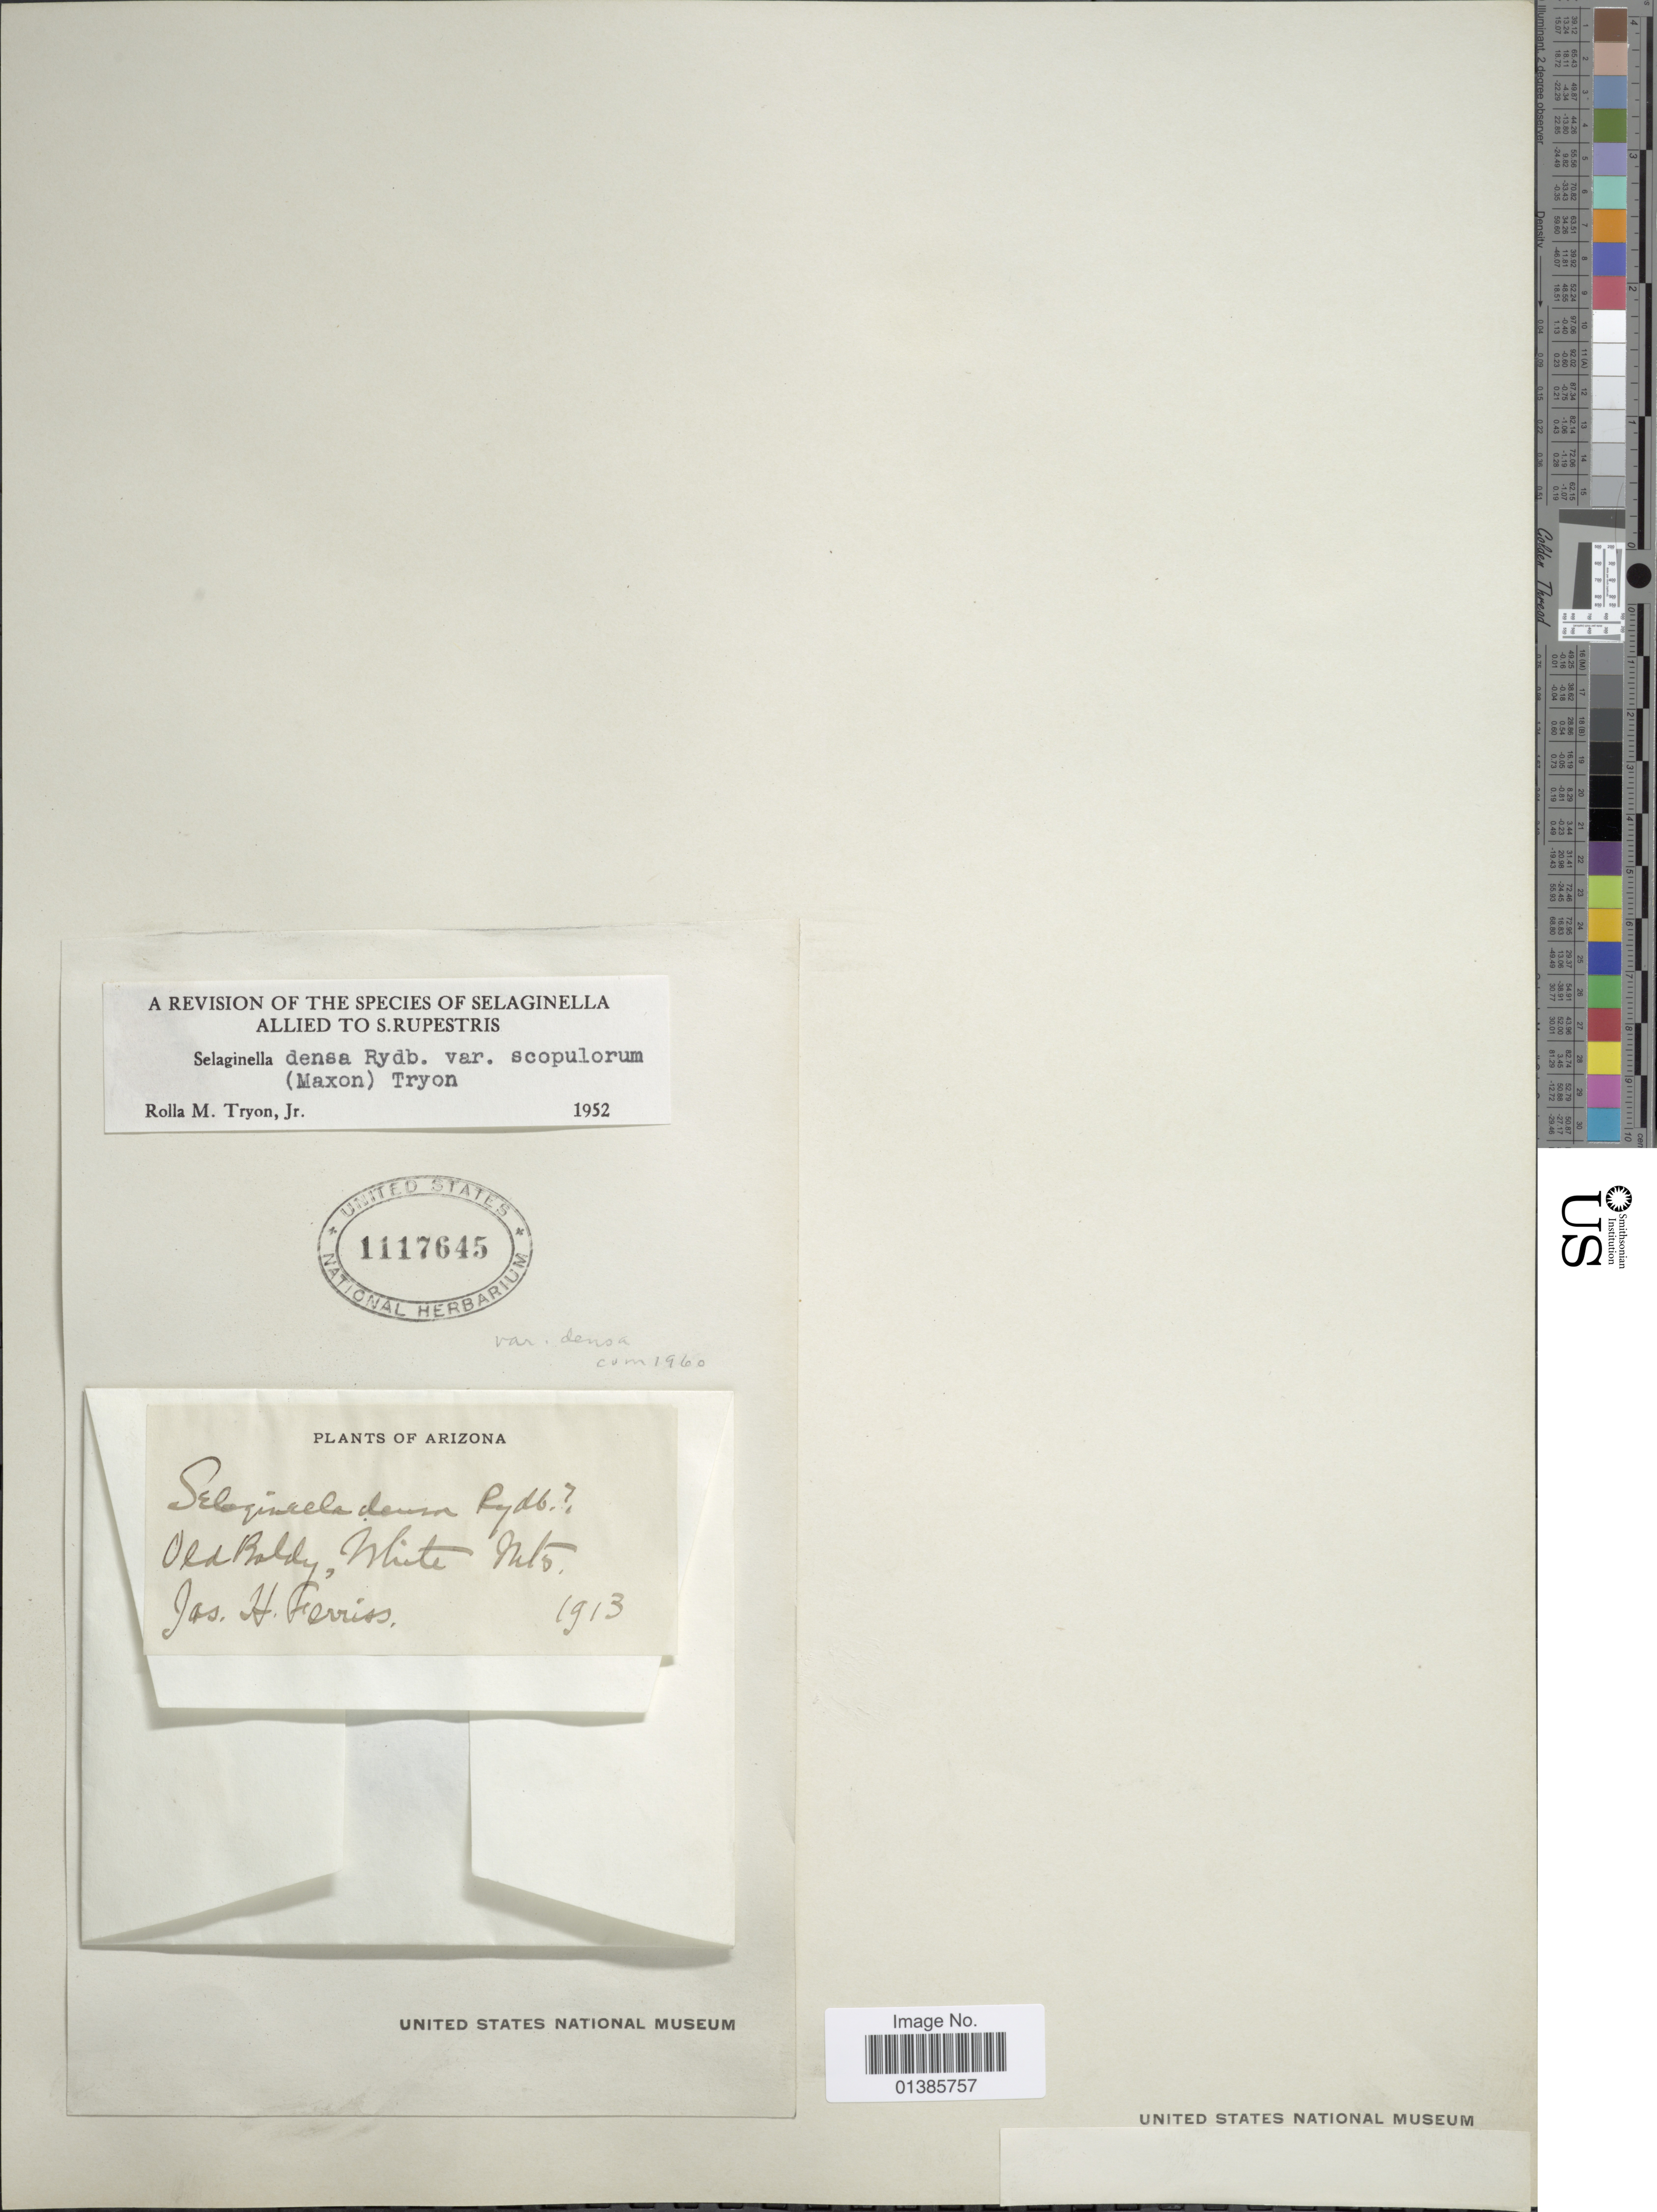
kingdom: Plantae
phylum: Tracheophyta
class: Lycopodiopsida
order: Selaginellales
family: Selaginellaceae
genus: Selaginella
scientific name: Selaginella densa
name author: Rydb.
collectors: J. Ferriss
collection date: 1913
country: United States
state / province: Arizona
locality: Old Baldy, White Mts.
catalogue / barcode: US 1117645